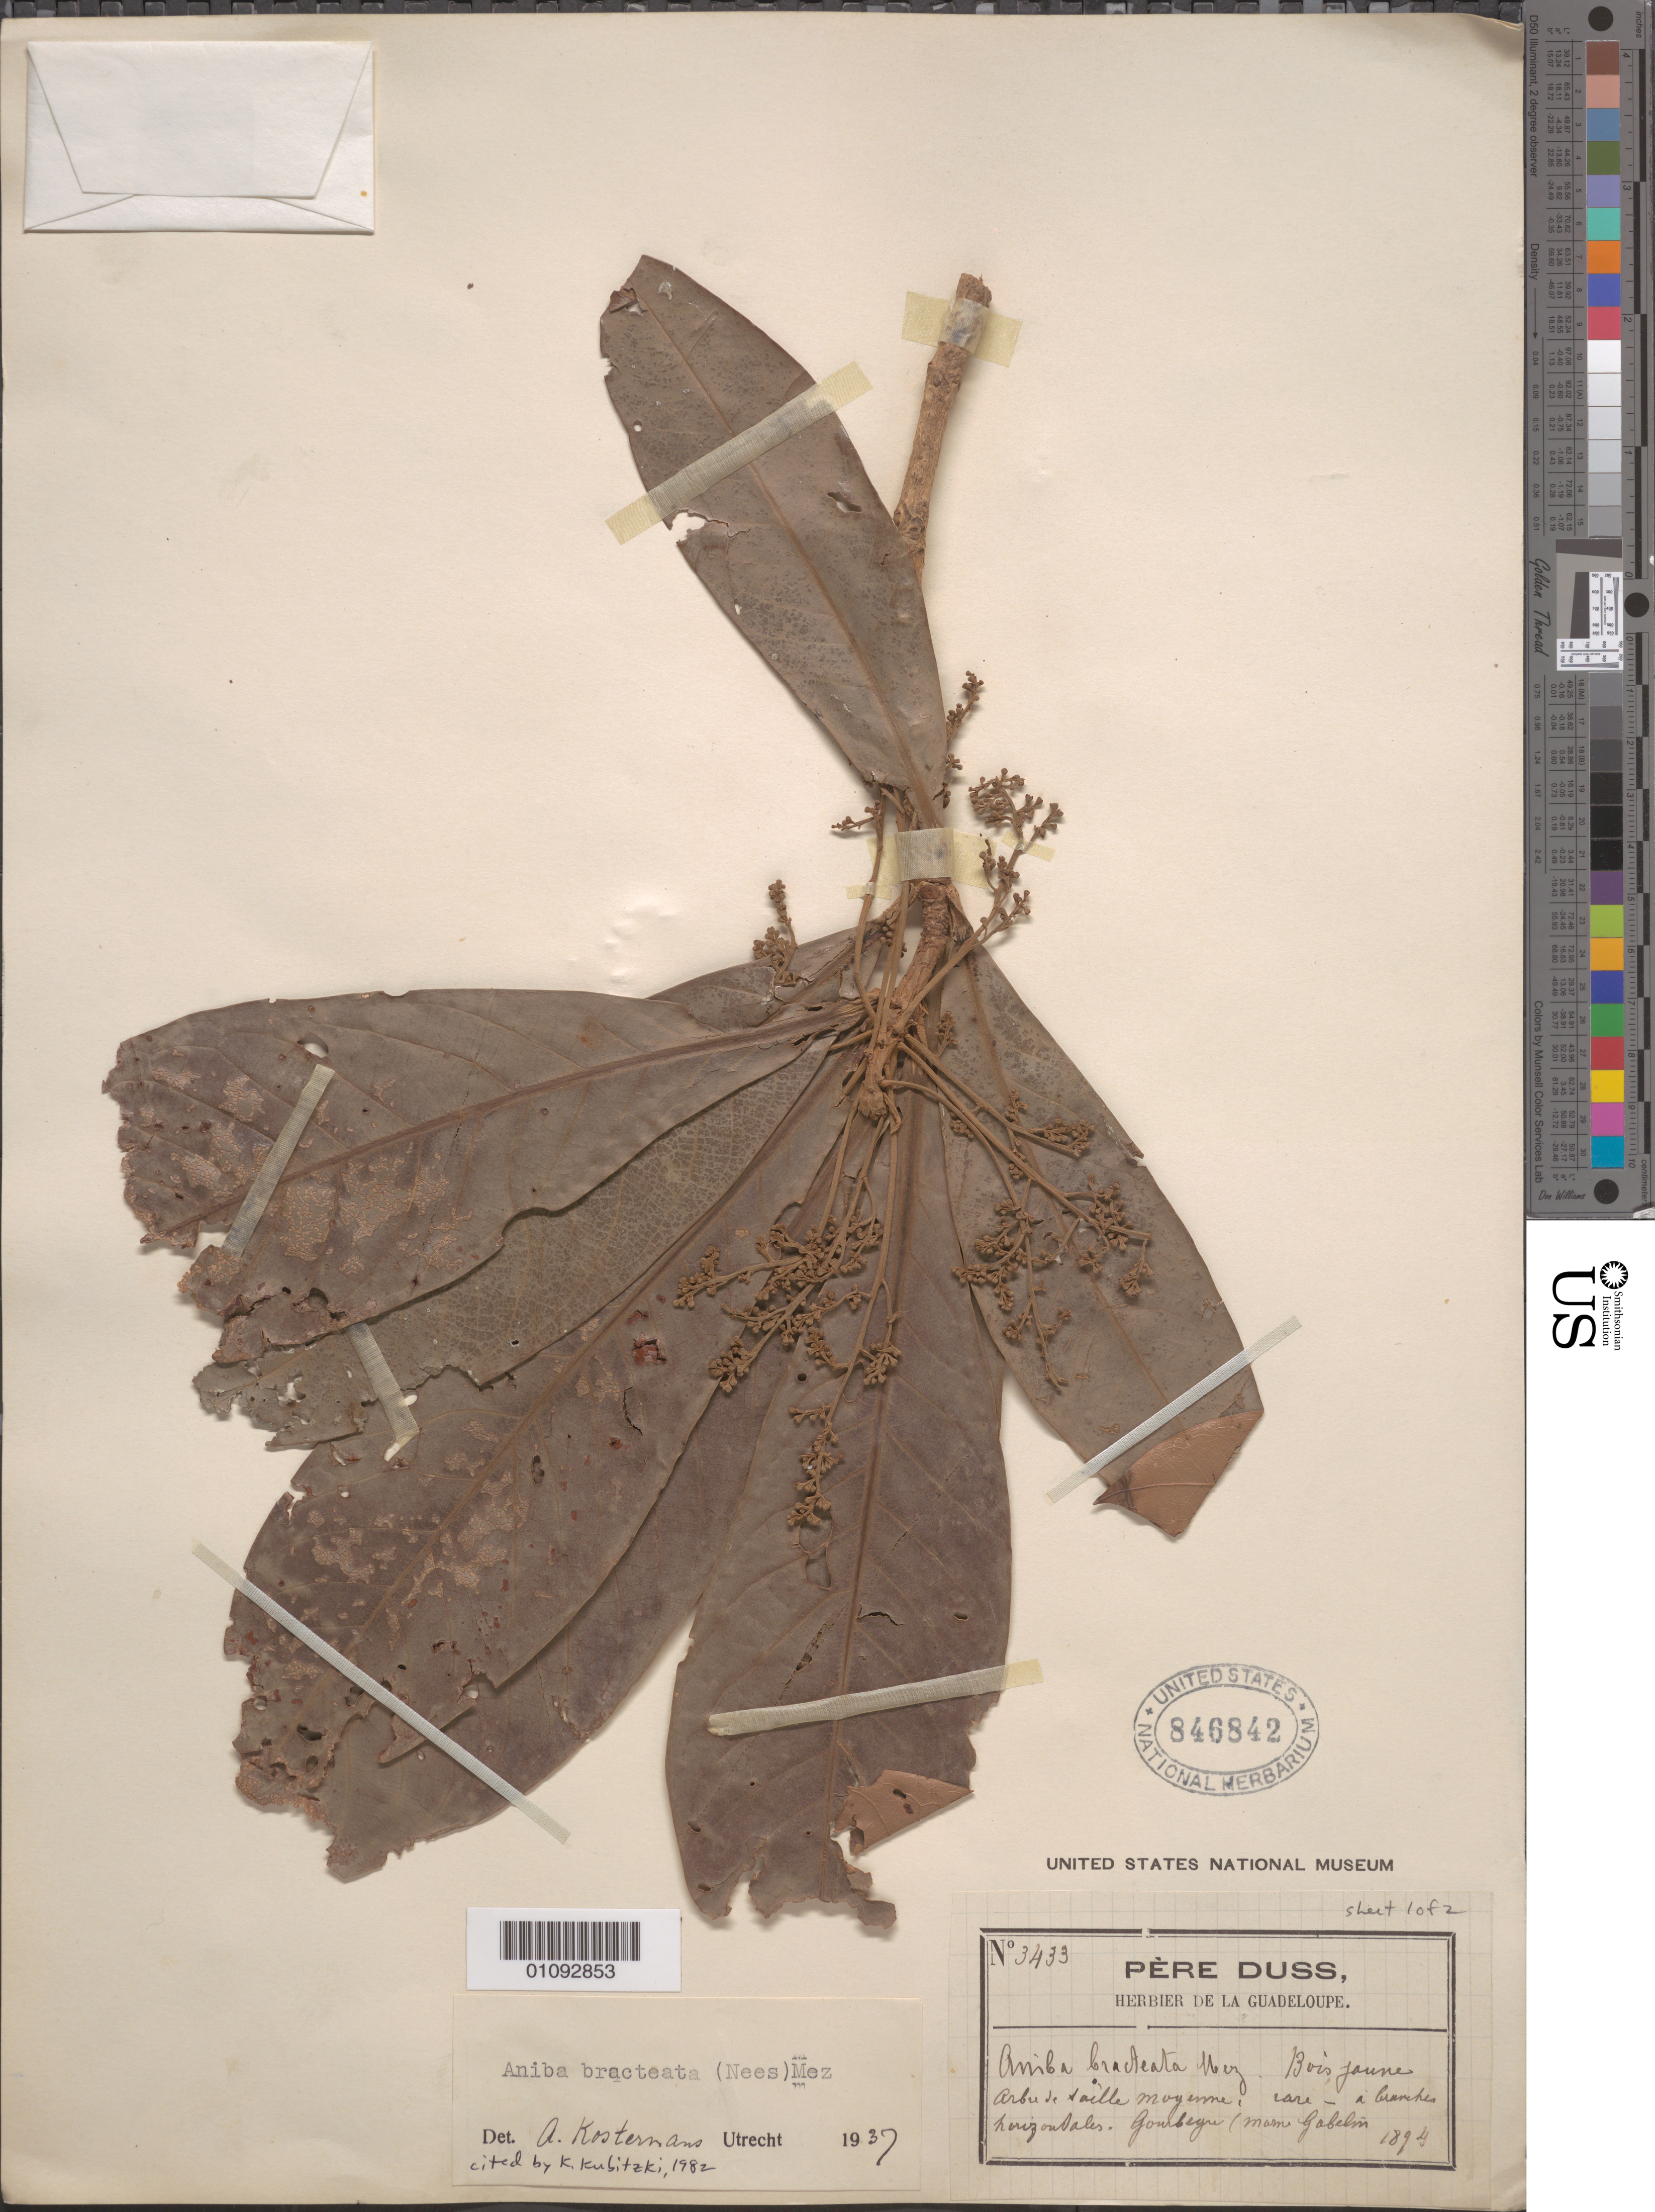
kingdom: Plantae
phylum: Tracheophyta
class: Magnoliopsida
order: Laurales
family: Lauraceae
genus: Aniba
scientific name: Aniba bracteata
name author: (Nees) Mez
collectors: Père Duss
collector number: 3433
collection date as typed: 15 Mar 1894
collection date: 1894-03-15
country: Guadeloupe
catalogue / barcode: US 846842